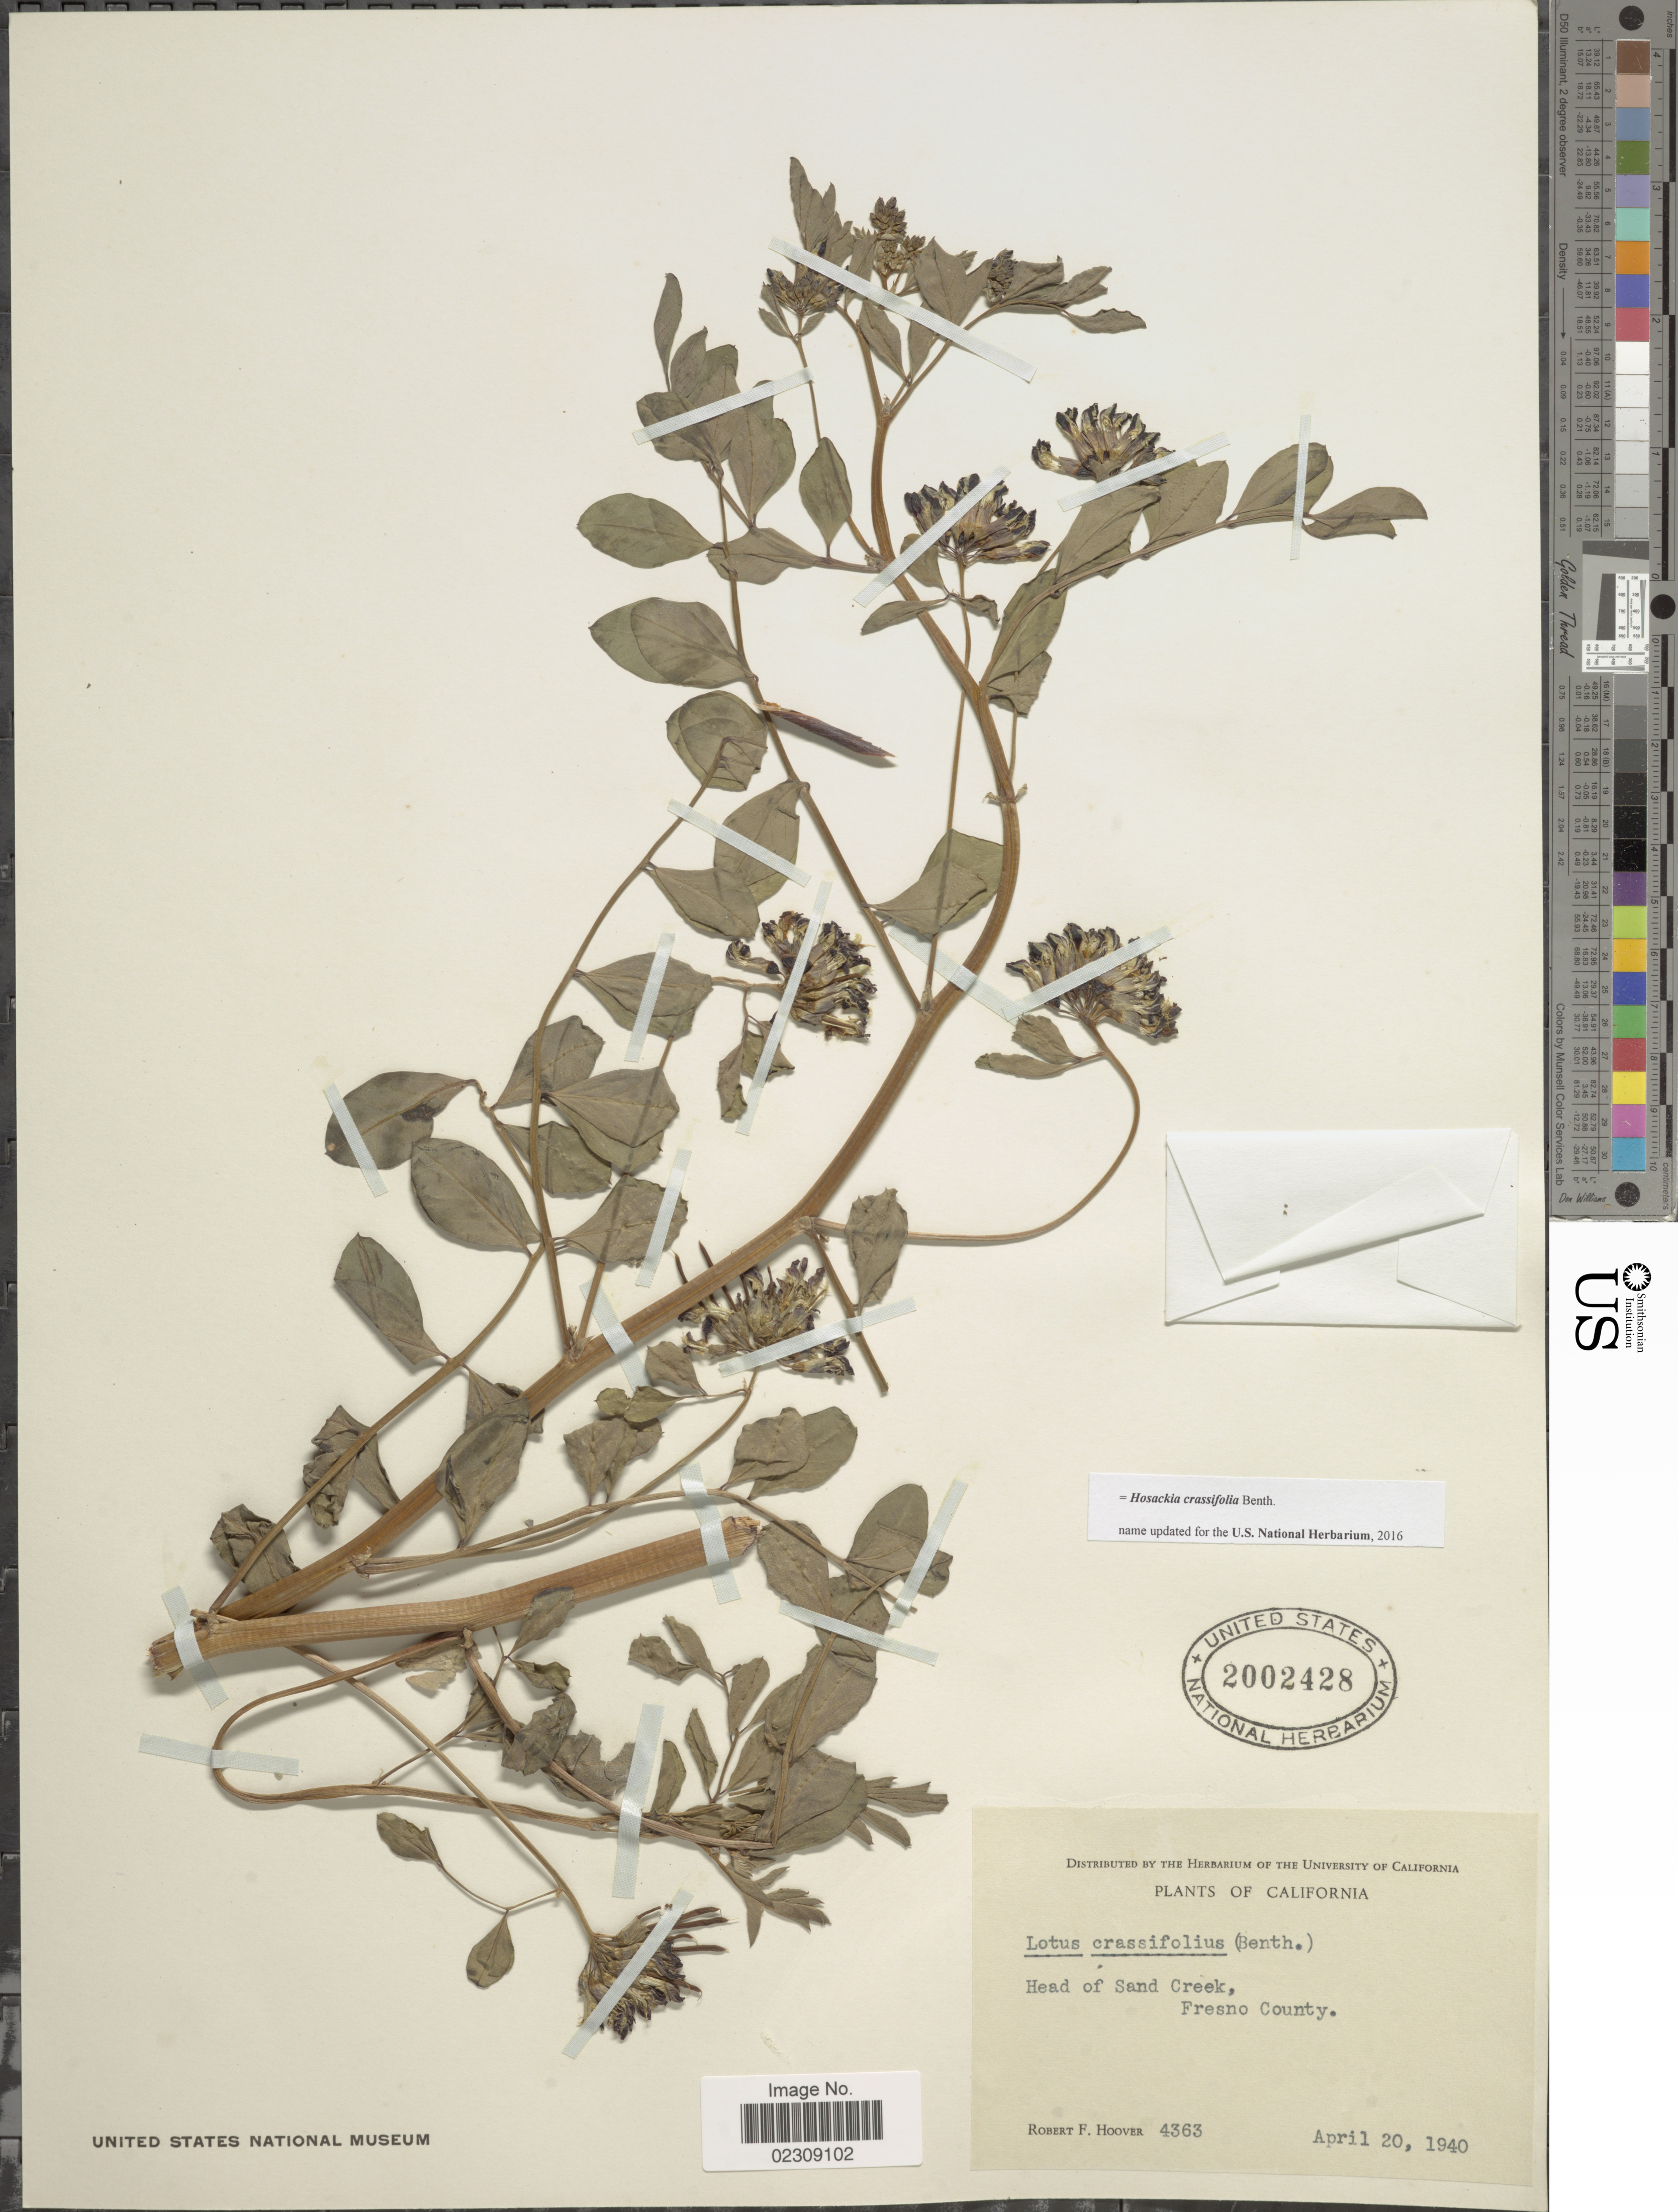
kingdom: Plantae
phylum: Tracheophyta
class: Magnoliopsida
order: Fabales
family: Fabaceae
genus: Hosackia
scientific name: Hosackia crassifolia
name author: Benth.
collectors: R. F. Hoover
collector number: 4363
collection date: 1940-04-20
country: United States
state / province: California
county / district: Fresno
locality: Head of Sand Creek, Fresno County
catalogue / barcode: US 2002428